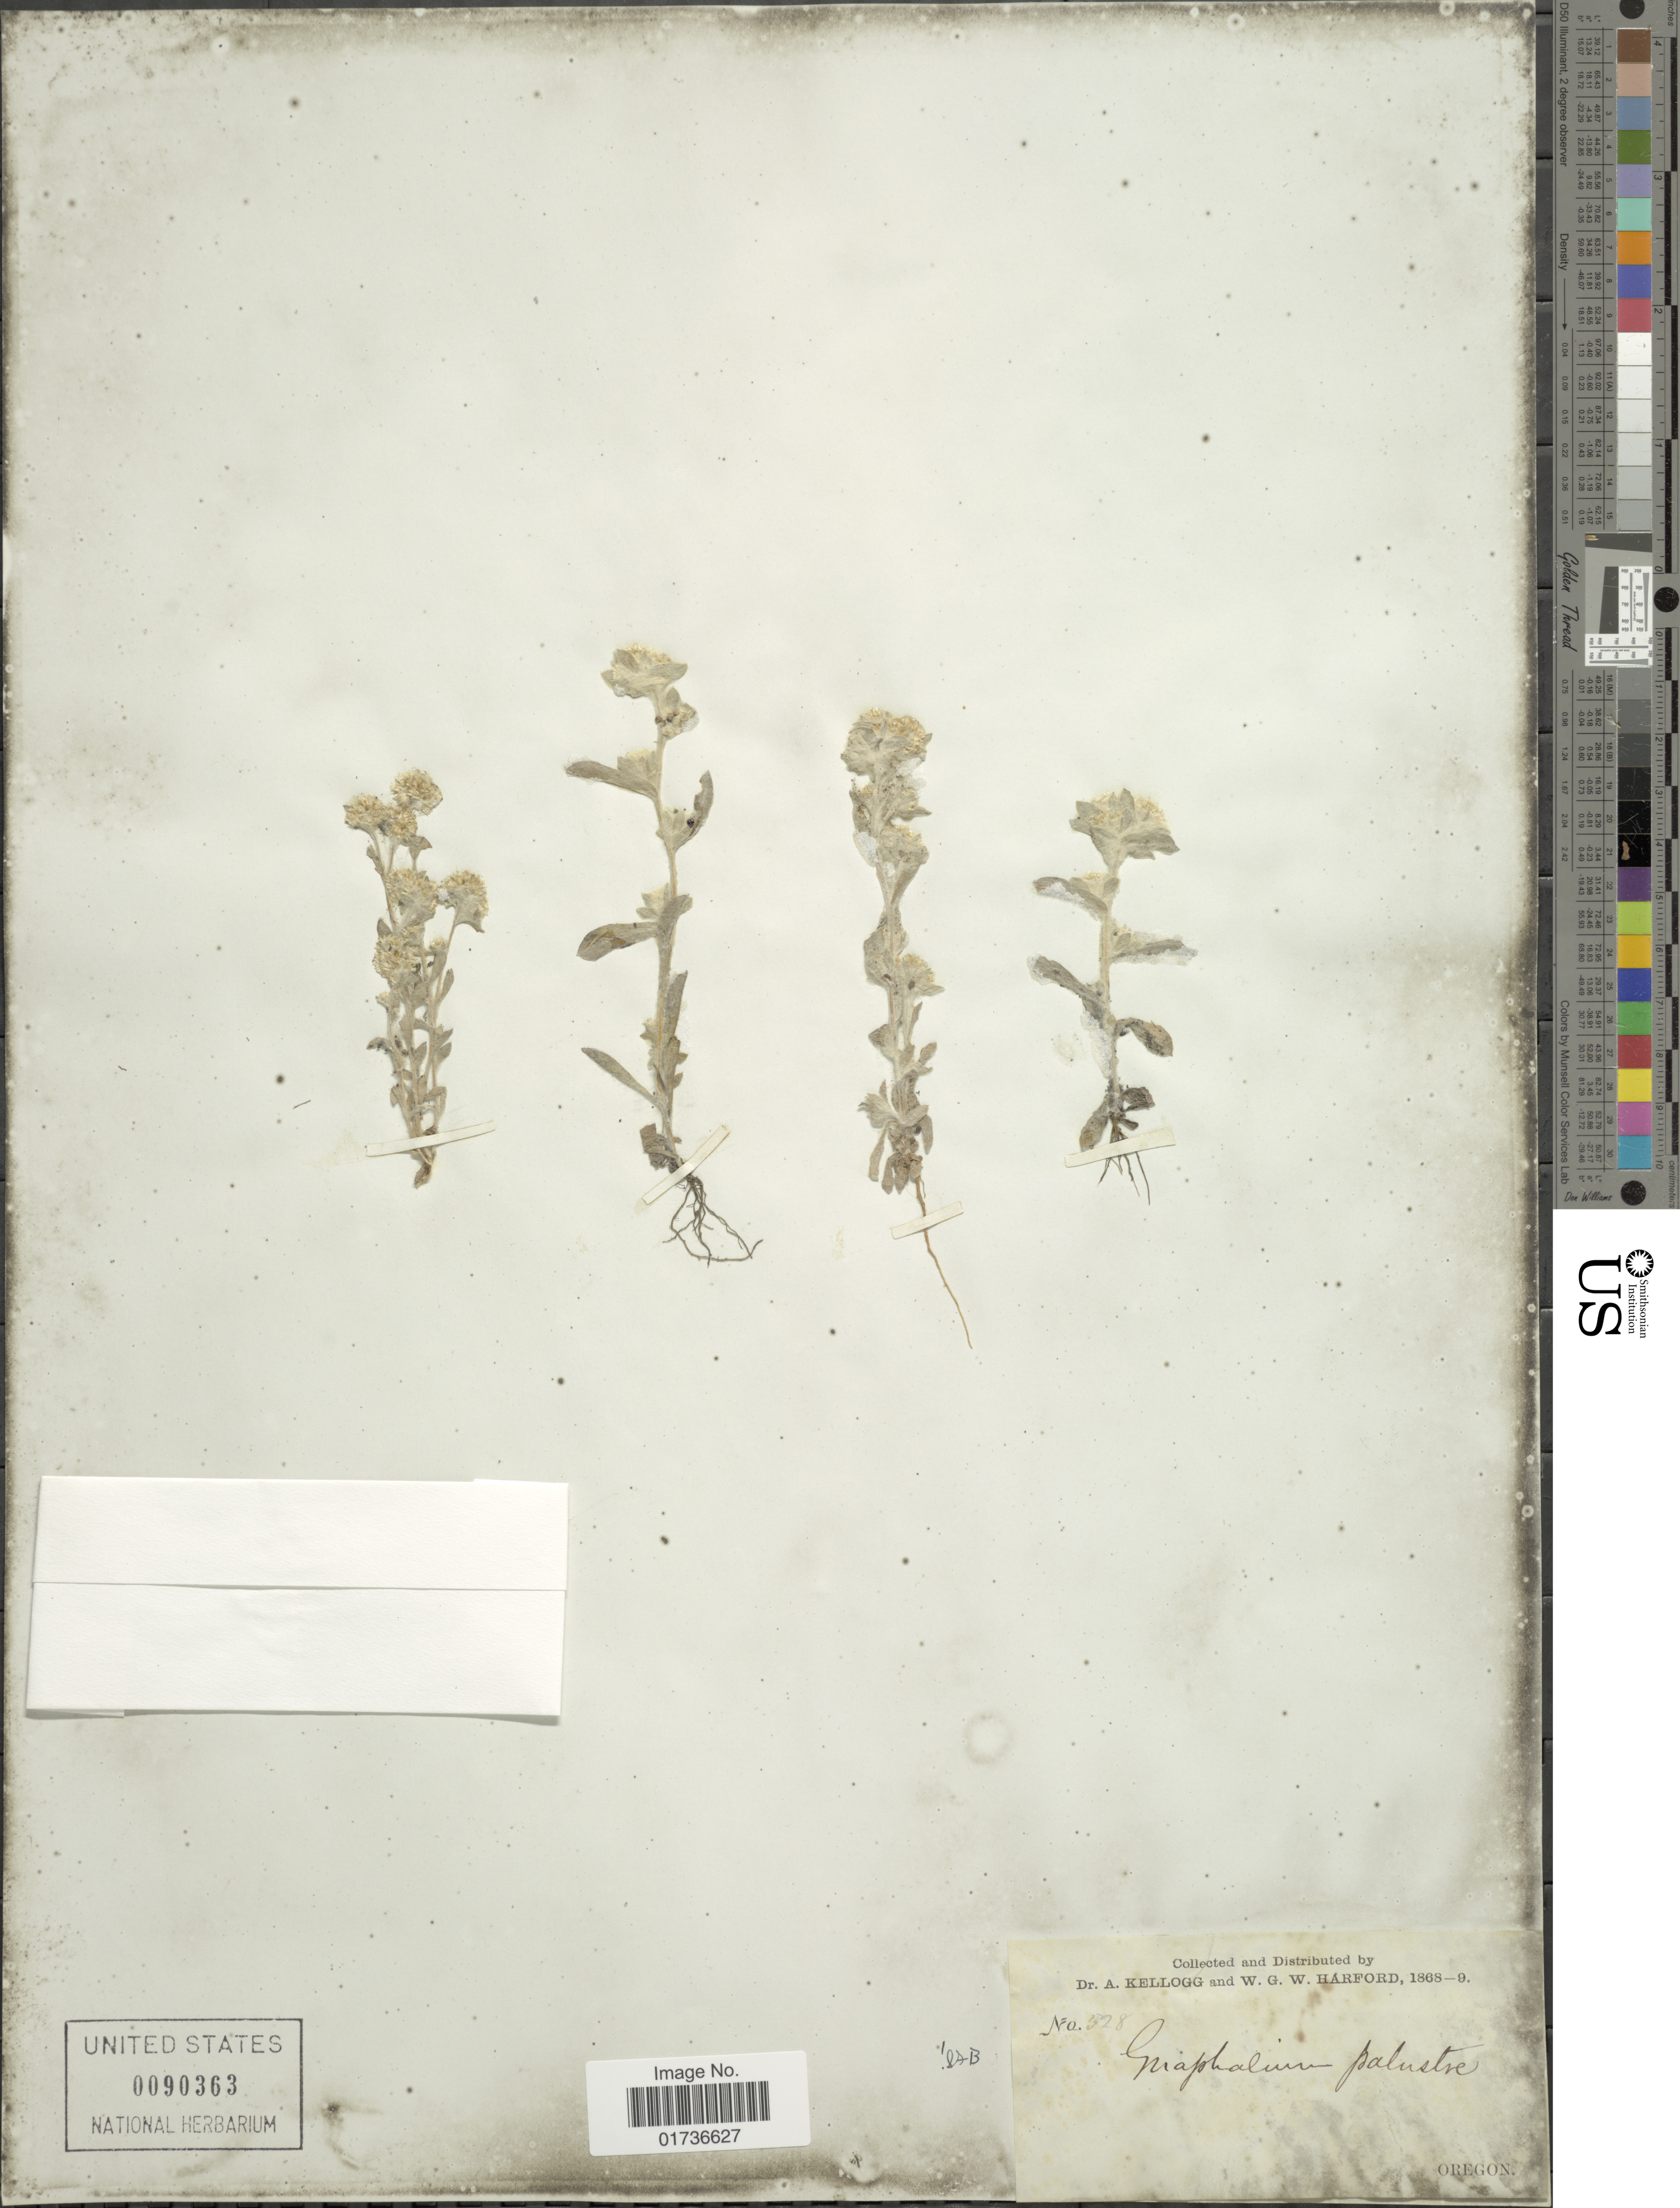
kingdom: Plantae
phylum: Tracheophyta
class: Magnoliopsida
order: Asterales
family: Asteraceae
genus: Gnaphalium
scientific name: Gnaphalium palustre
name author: Nutt.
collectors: A. Kellog & W. G. W. Harford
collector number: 528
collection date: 1868/1869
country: United States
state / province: Oregon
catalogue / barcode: US 90363